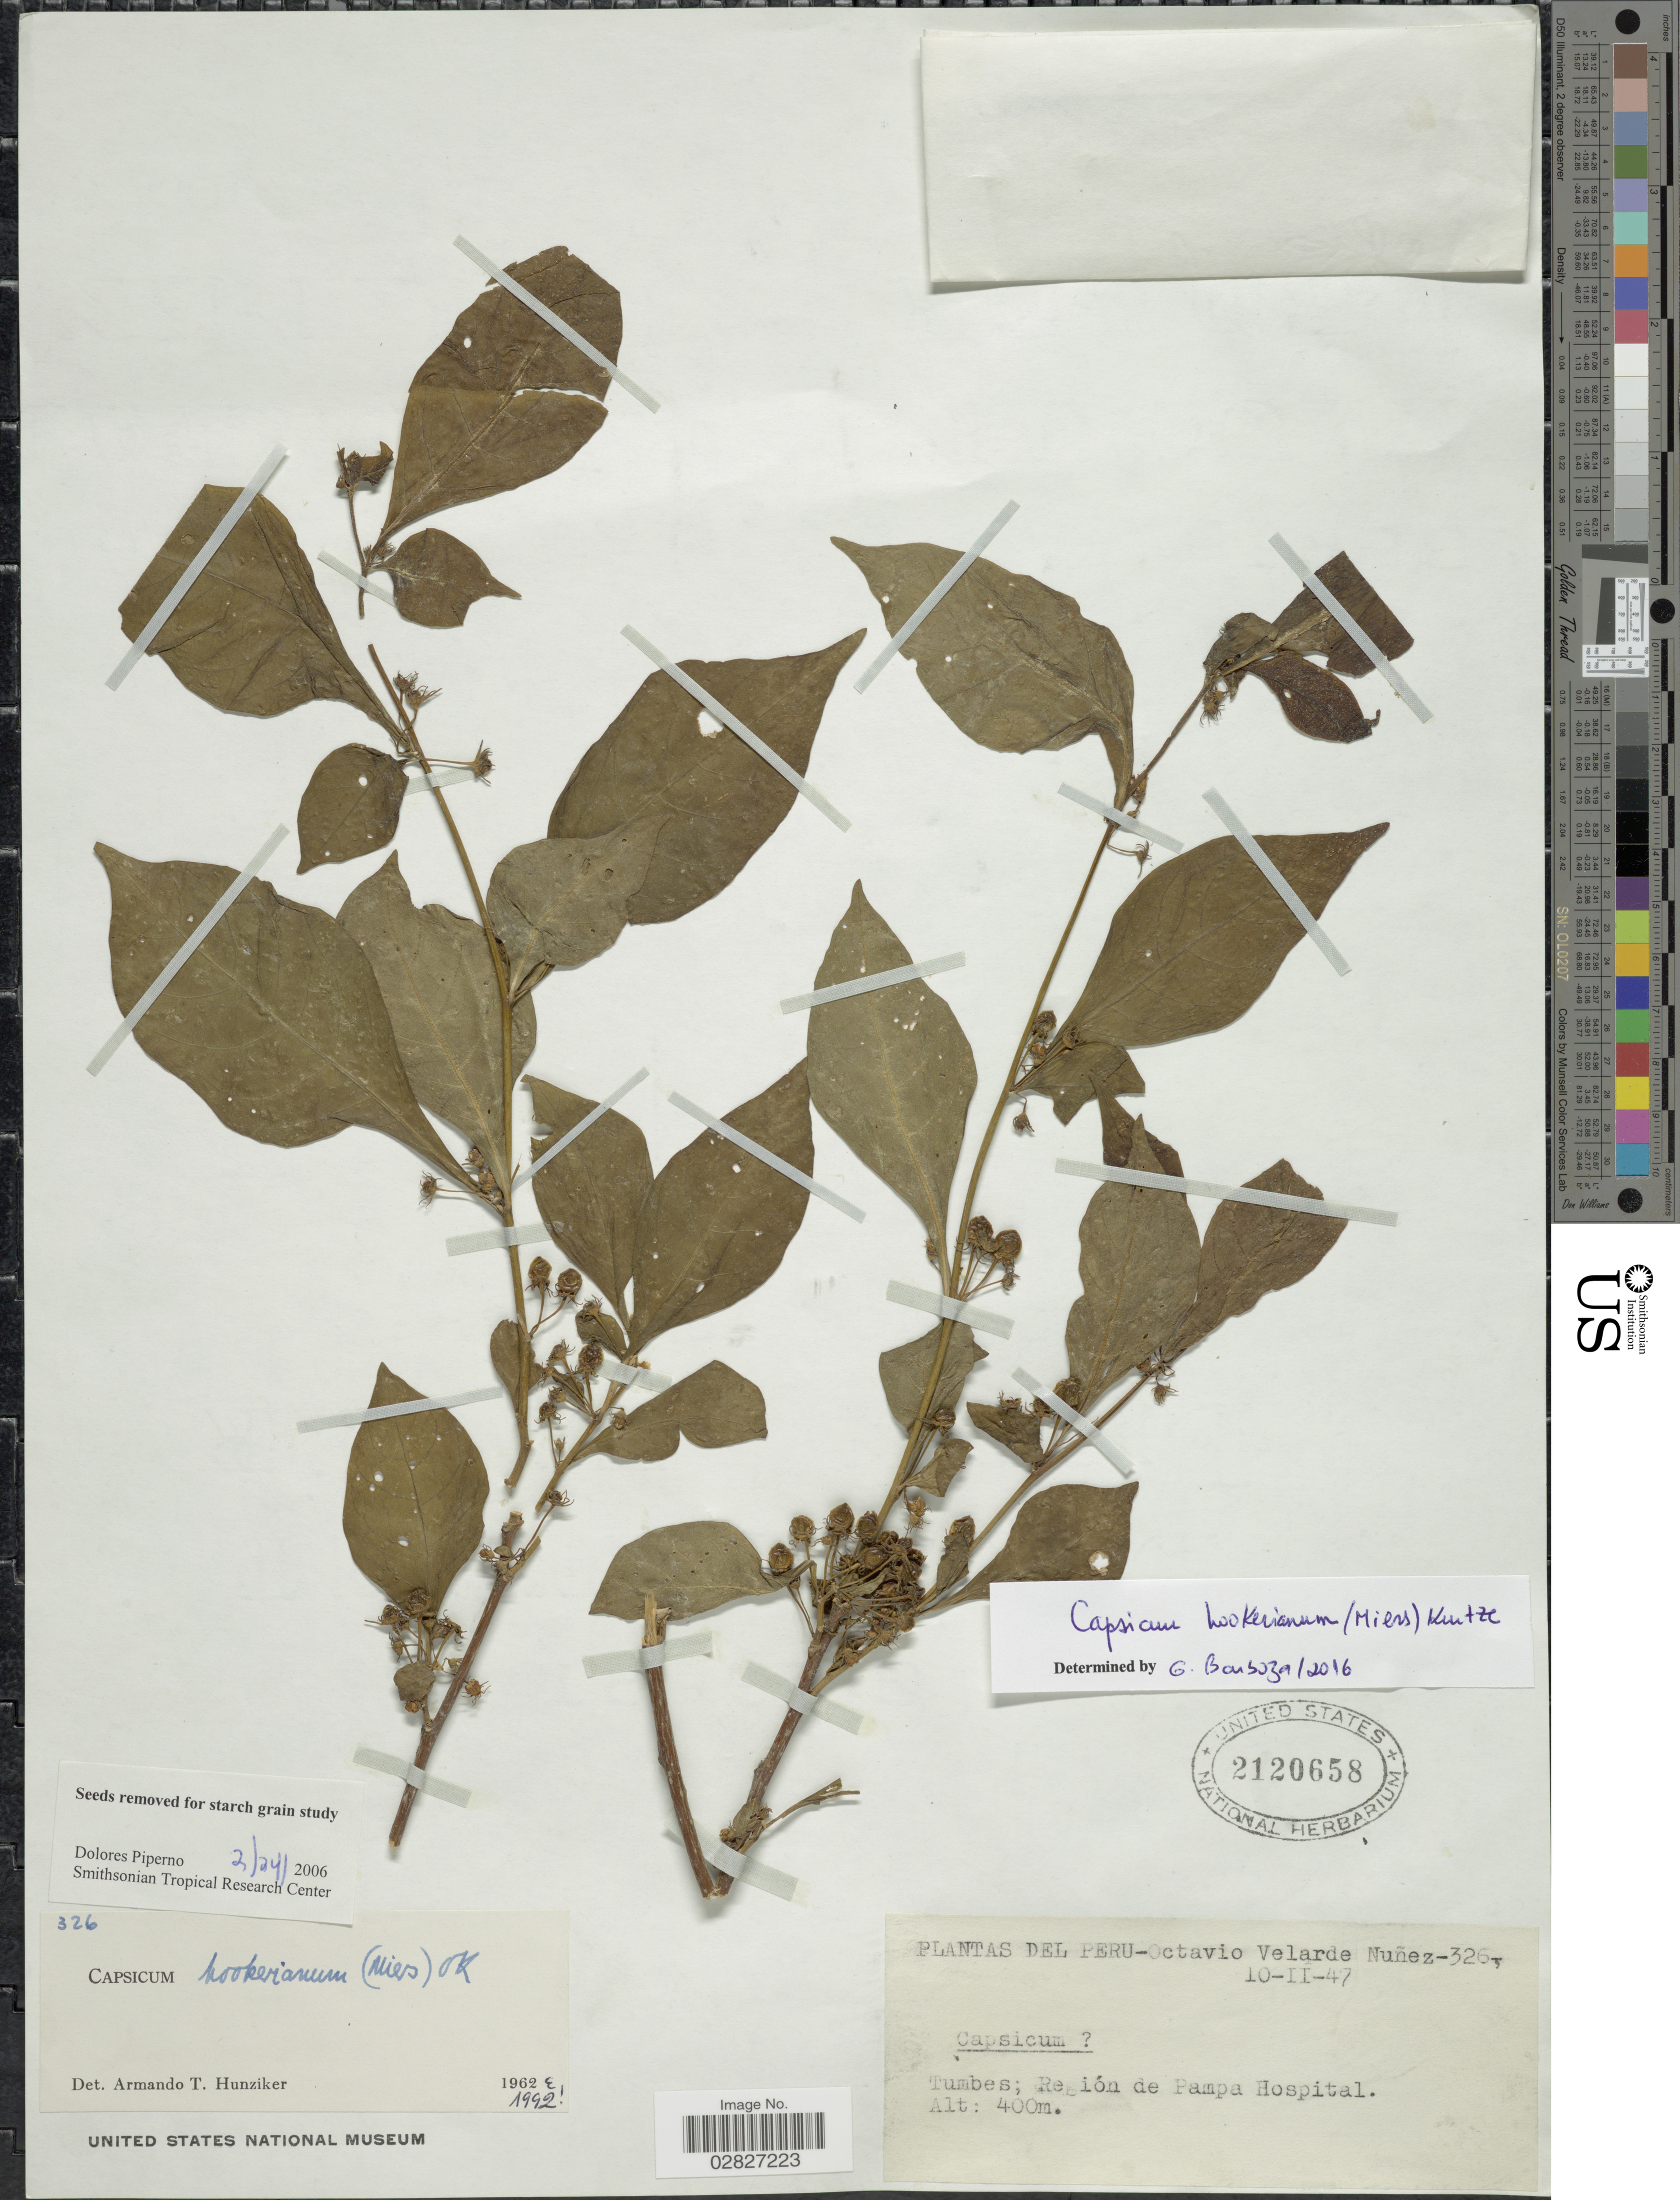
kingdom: Plantae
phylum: Tracheophyta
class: Magnoliopsida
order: Solanales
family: Solanaceae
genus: Capsicum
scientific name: Capsicum hookerianum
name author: (Miers) Kuntze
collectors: O. Nuñez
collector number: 326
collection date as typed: Transcribed d/m/y: 10/2/47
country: Peru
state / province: Tumbes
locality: Tumbes; Región de Pampa Hospital.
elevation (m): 400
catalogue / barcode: US 2120658